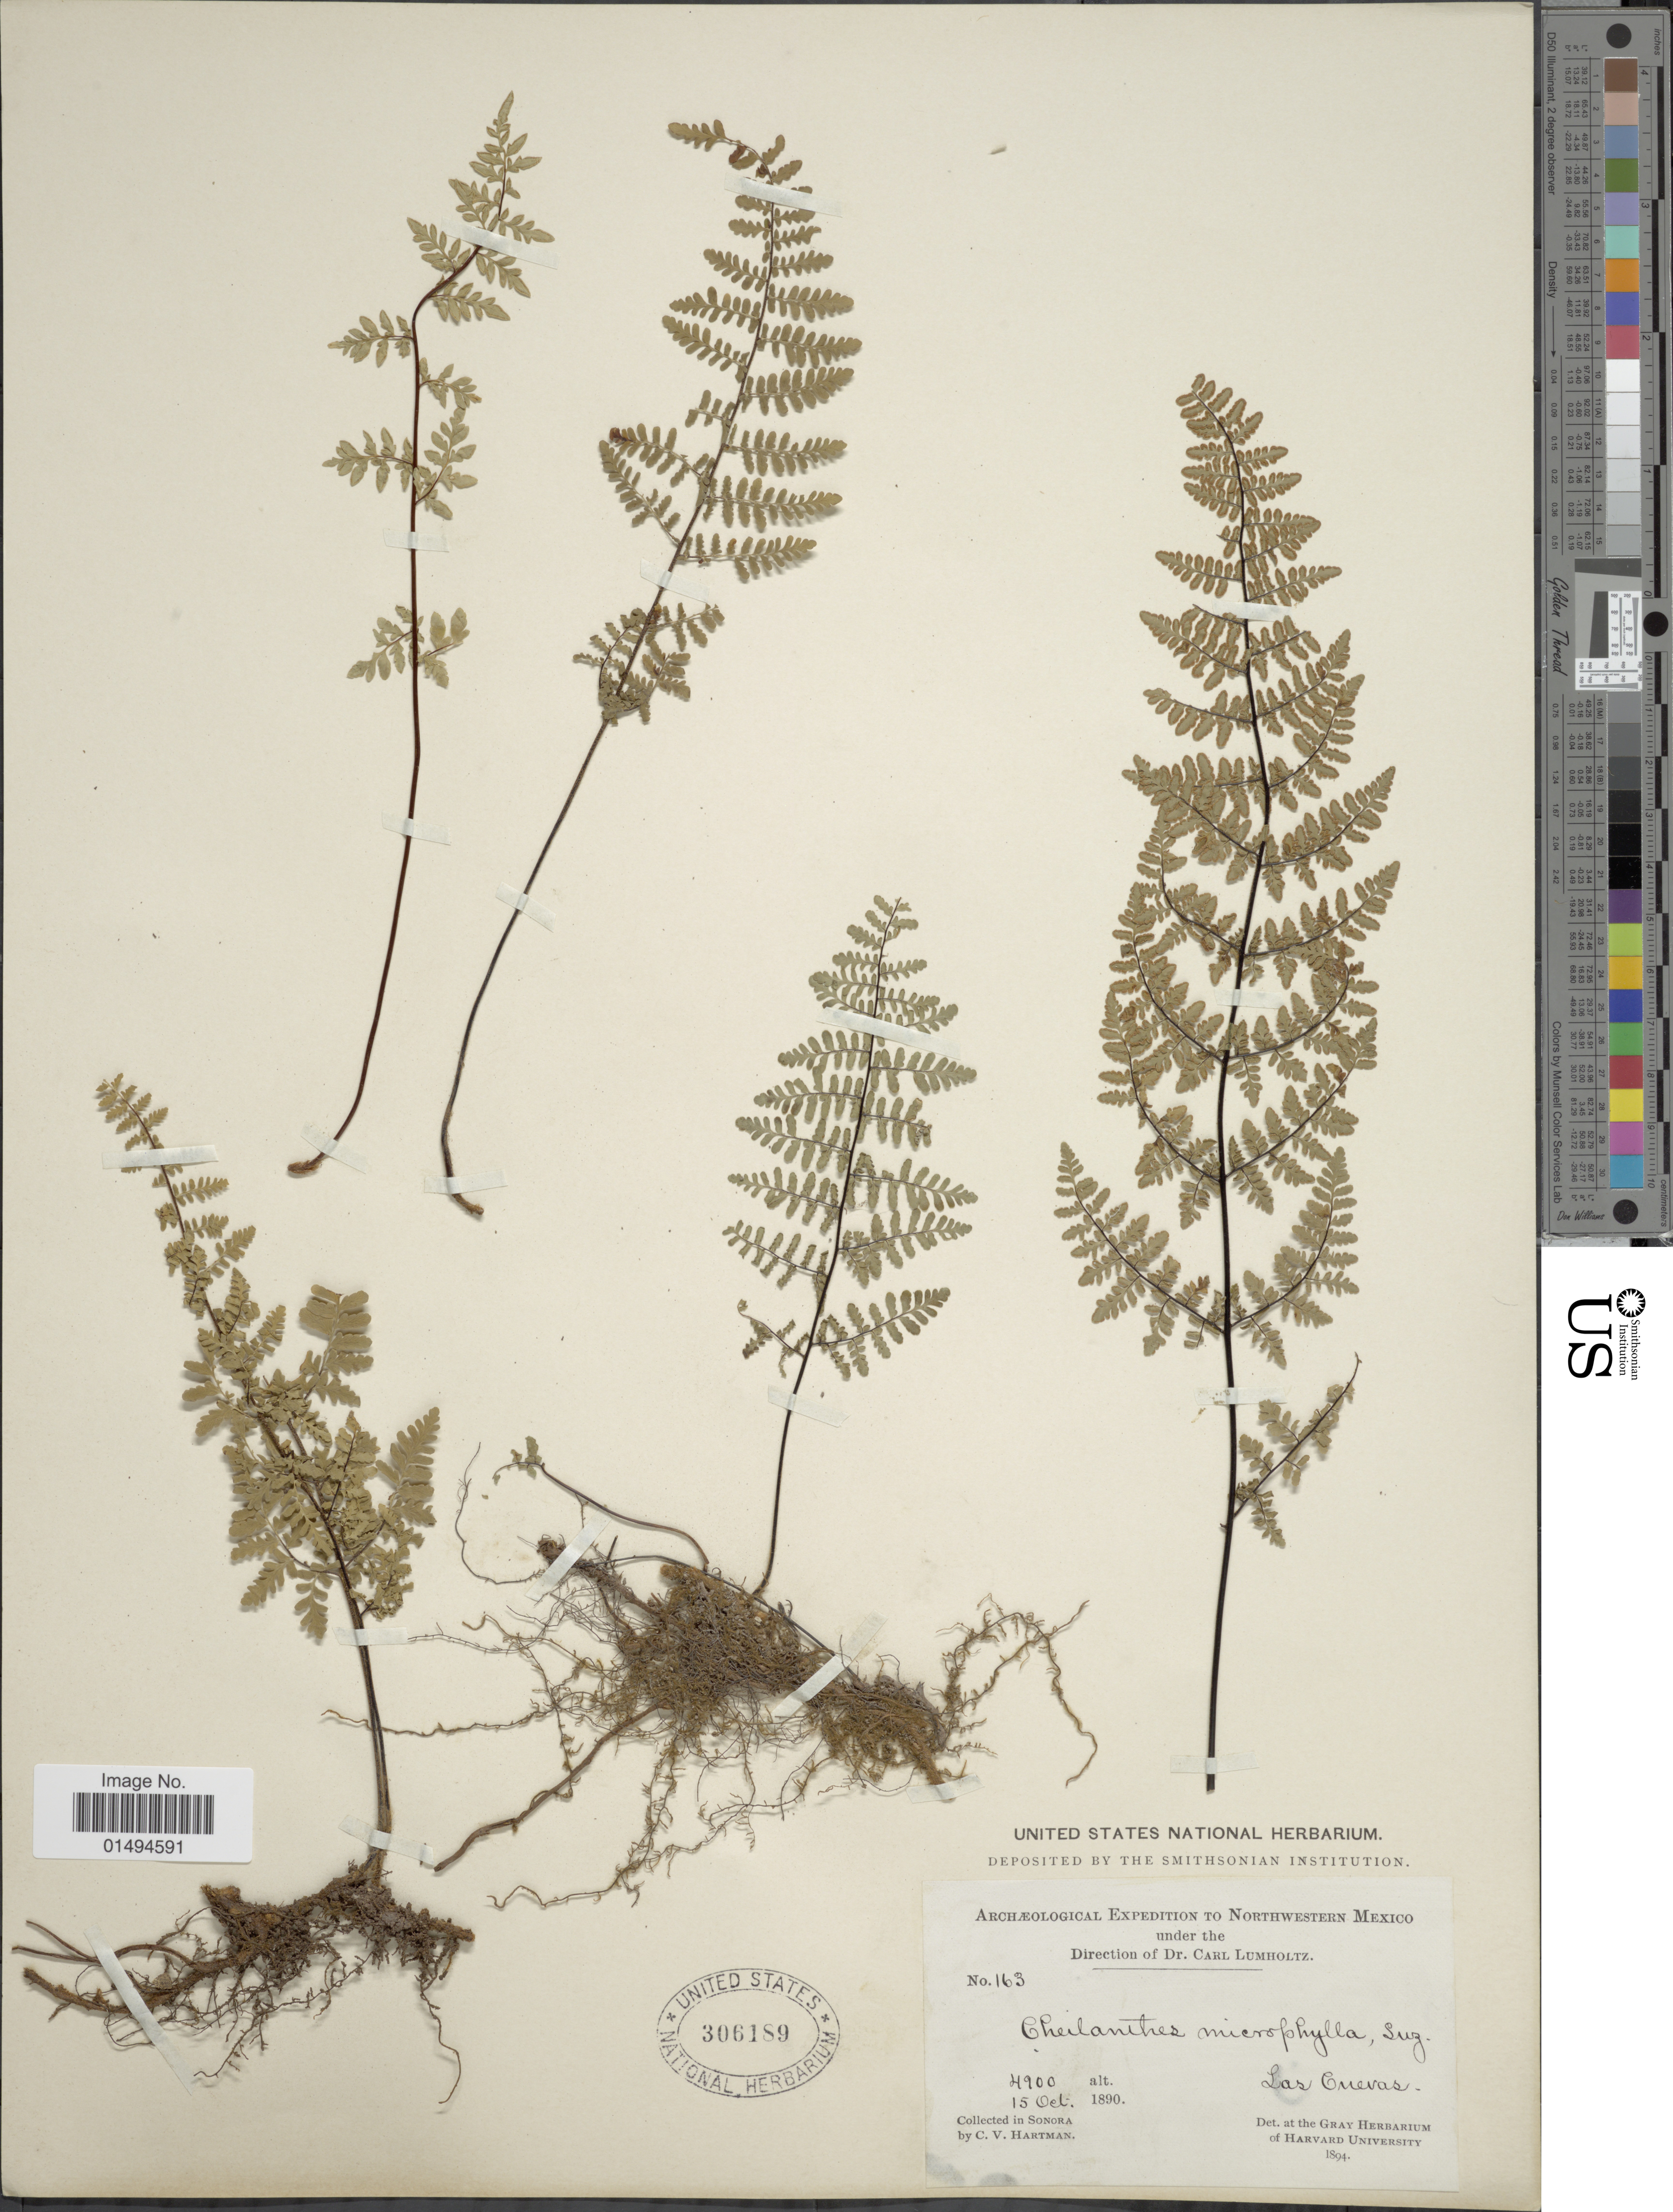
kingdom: Plantae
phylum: Tracheophyta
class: Polypodiopsida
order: Polypodiales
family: Pteridaceae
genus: Myriopteris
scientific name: Myriopteris microphylla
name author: (Sw.) Grusz & Windham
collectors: C. V. Hartman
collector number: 163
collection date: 1890-10-15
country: Mexico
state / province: Sonora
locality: Las Cueras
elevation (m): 1494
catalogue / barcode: US 306189